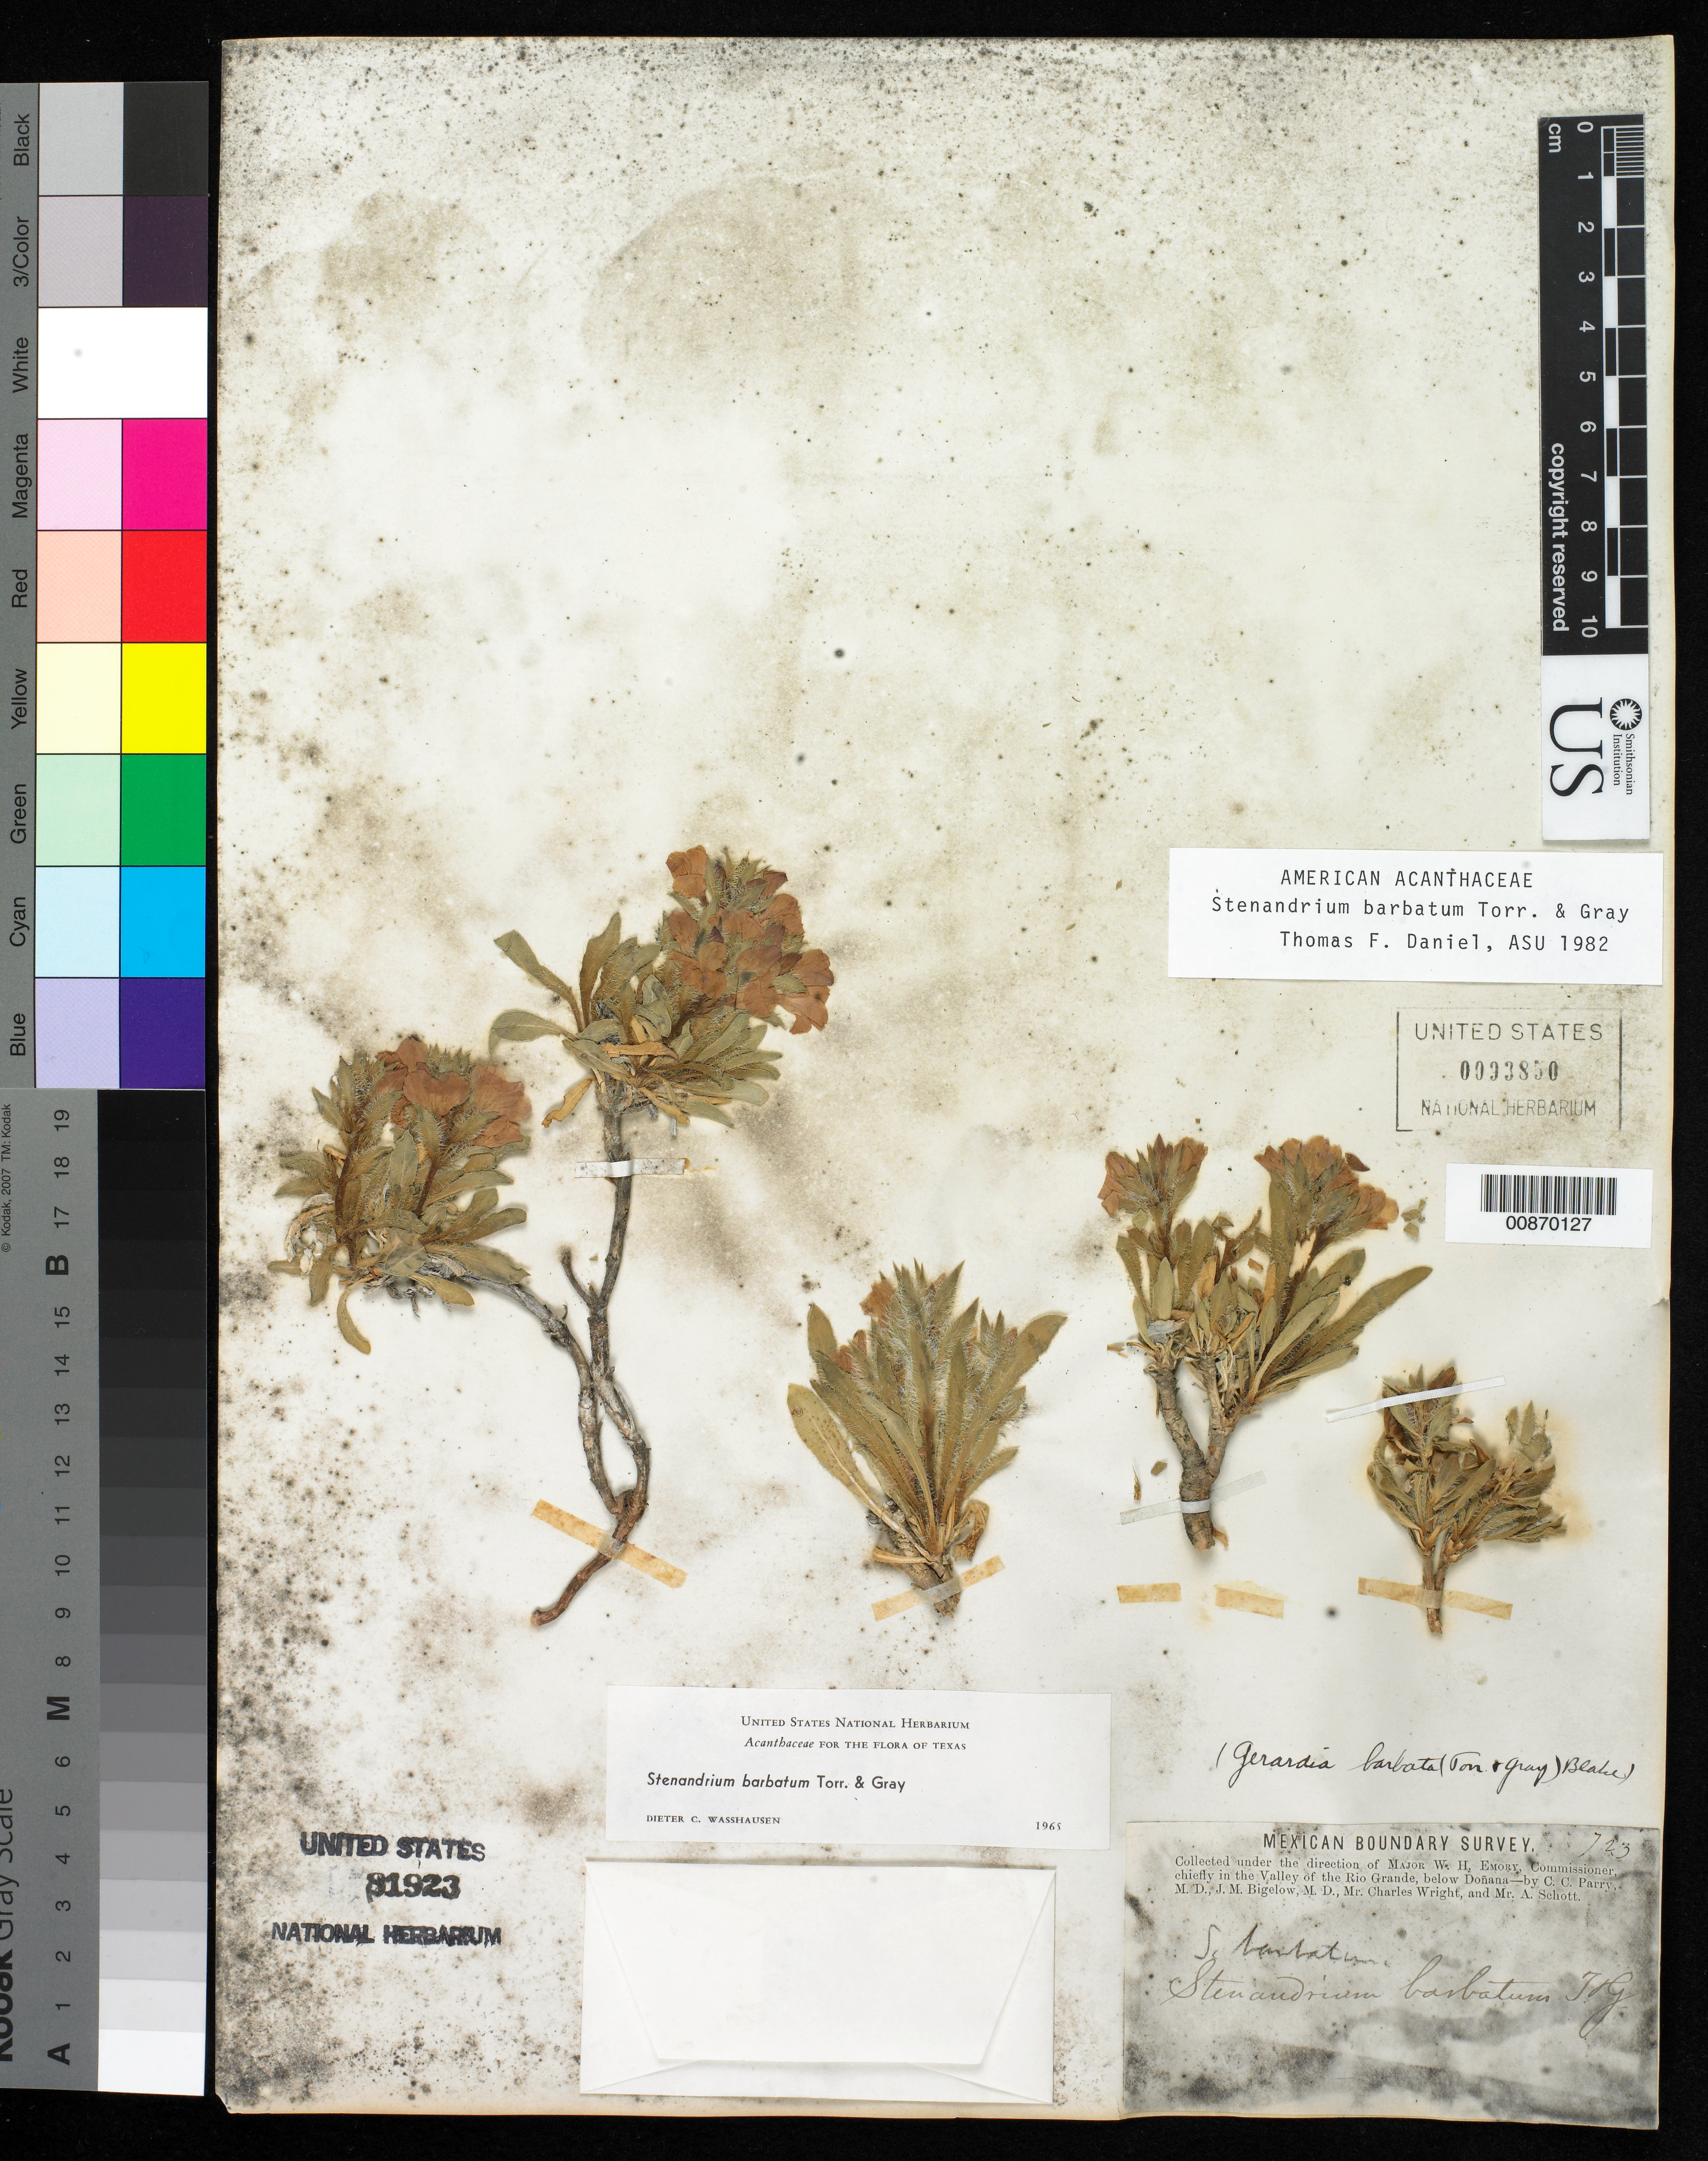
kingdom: Plantae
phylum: Tracheophyta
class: Magnoliopsida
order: Lamiales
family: Acanthaceae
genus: Stenandrium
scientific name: Stenandrium barbatum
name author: Torr. & A. Gray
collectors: C. C. Parry, J. M. Bigelow, C. Wright & A. C. V. Schott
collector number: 723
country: United States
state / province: New Mexico / Texas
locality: Valley of the Rio Grande, below Doñana.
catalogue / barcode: US 81923